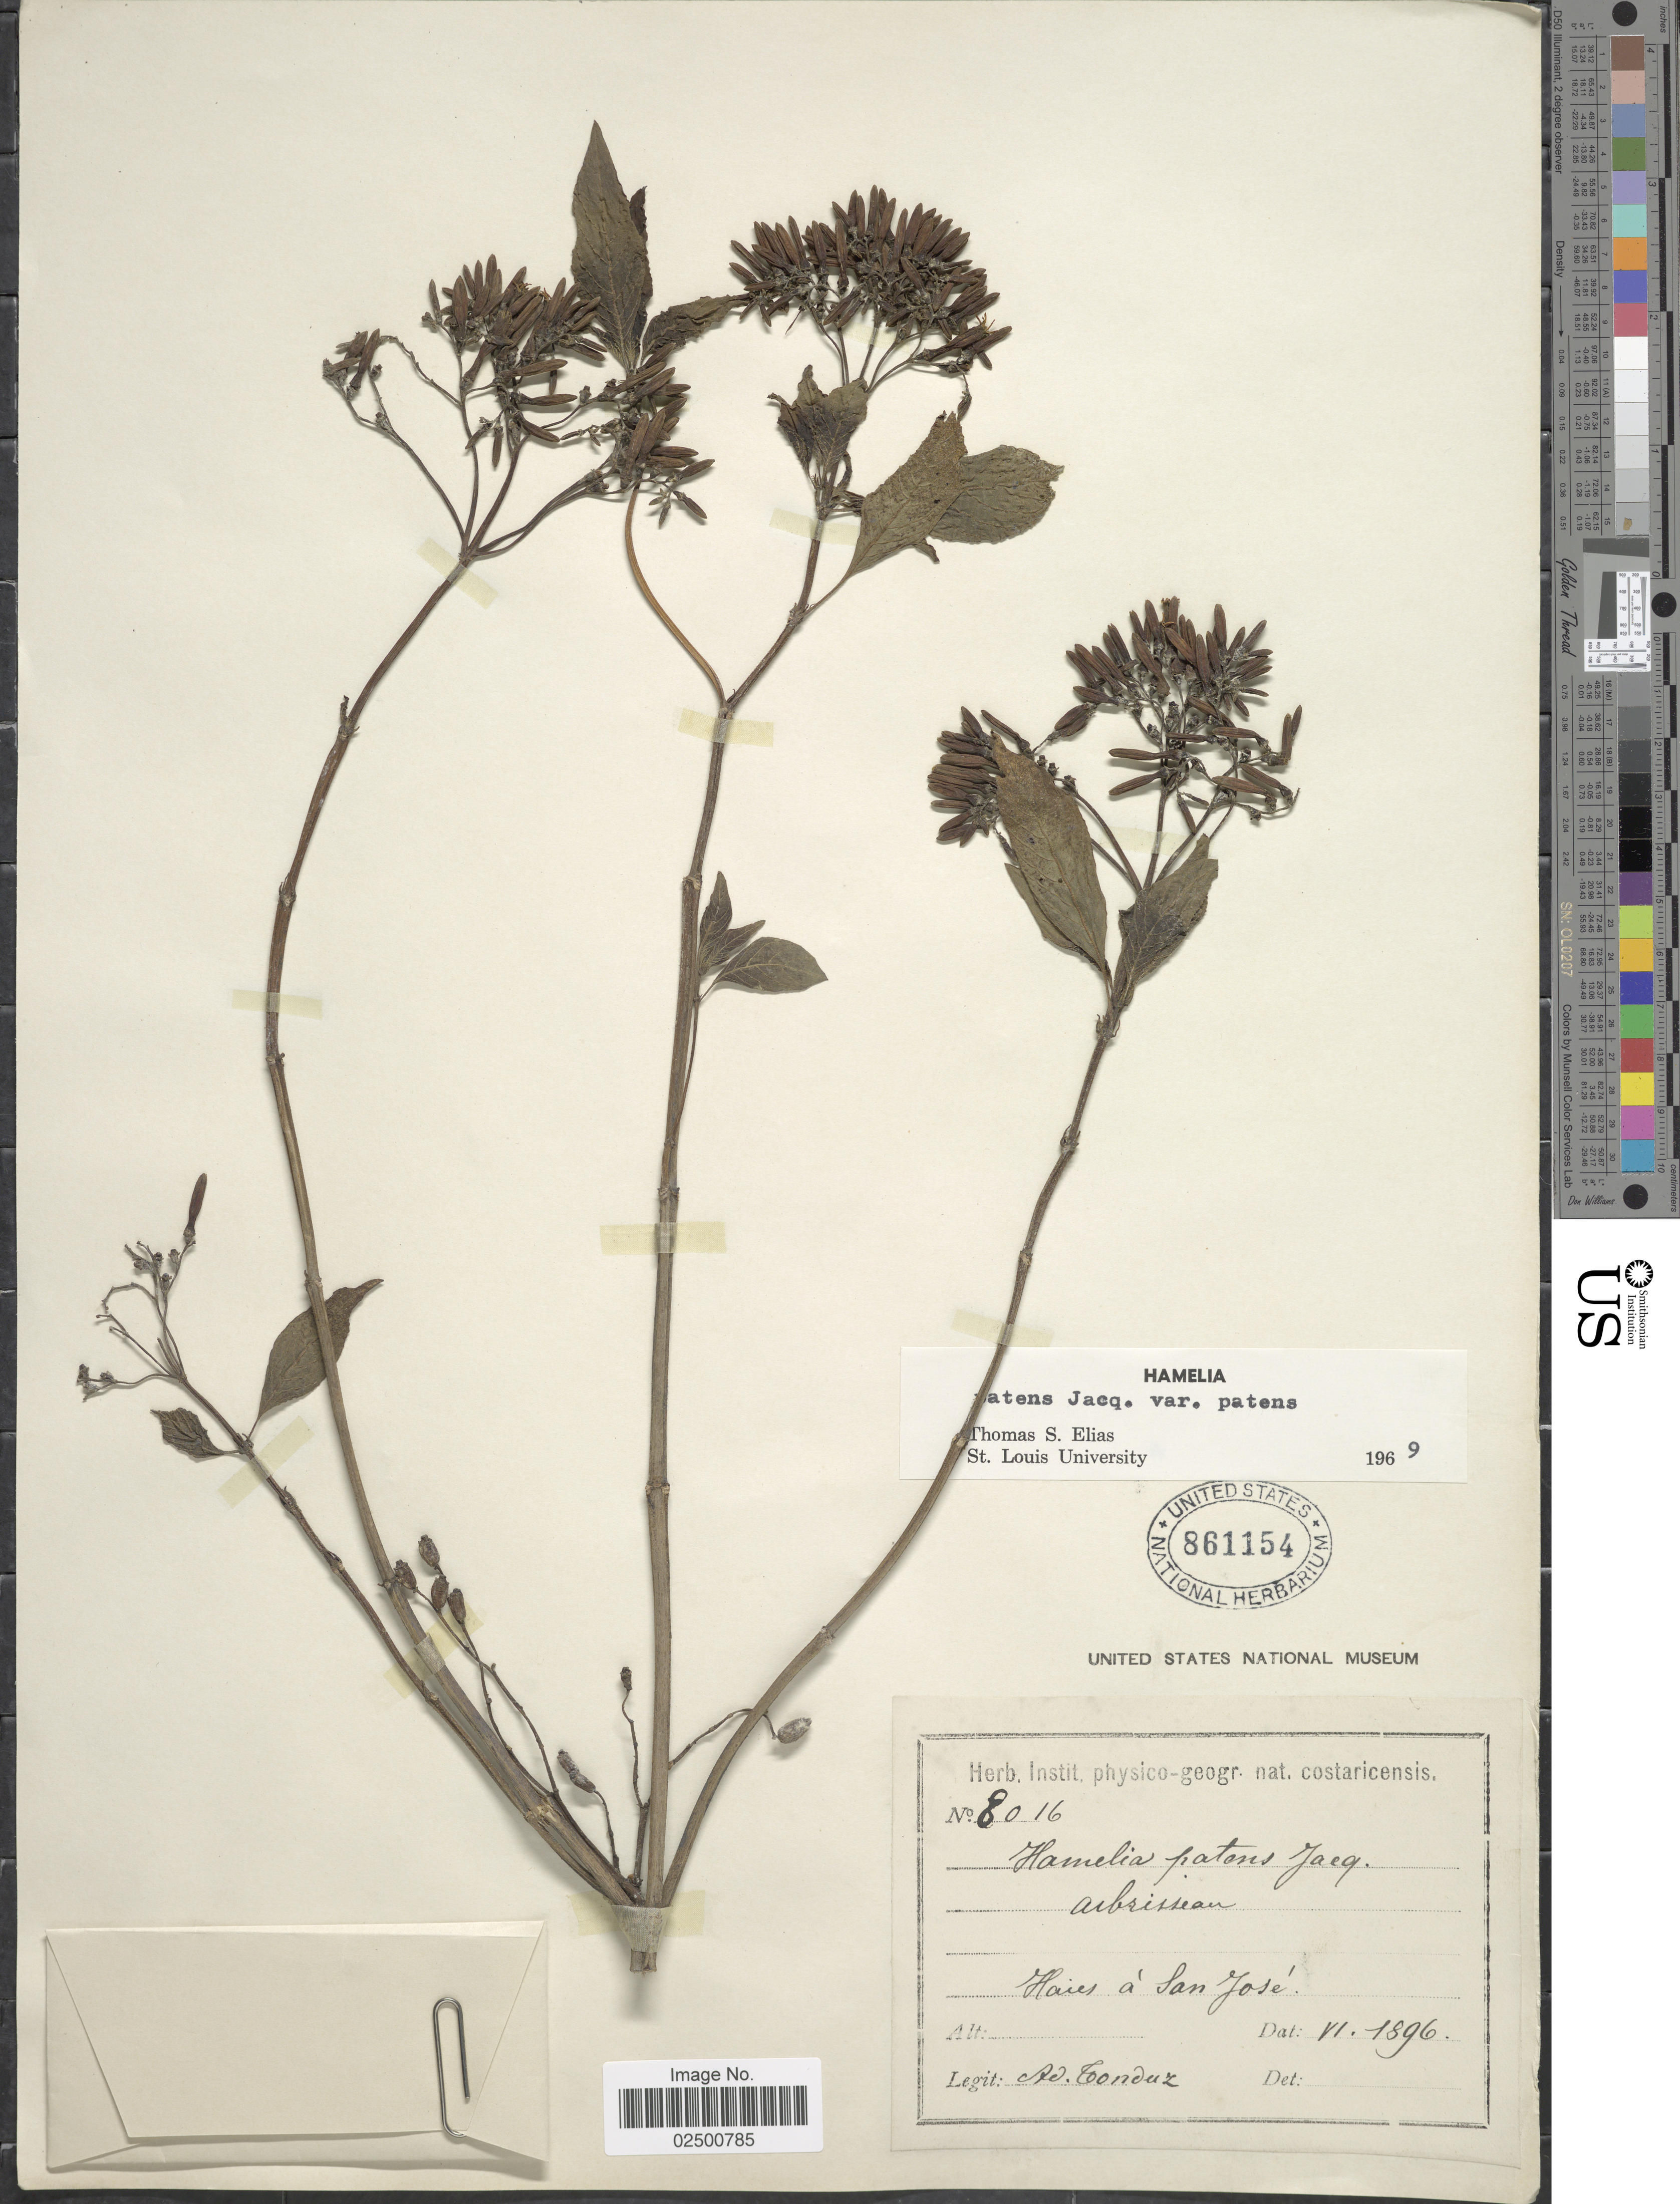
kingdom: Plantae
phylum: Tracheophyta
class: Magnoliopsida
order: Gentianales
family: Rubiaceae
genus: Hamelia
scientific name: Hamelia patens var. patens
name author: Jacq.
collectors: A. Tonduz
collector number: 8016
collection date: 1896-06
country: Costa Rica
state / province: San José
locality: Haies a San Jose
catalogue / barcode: US 861154